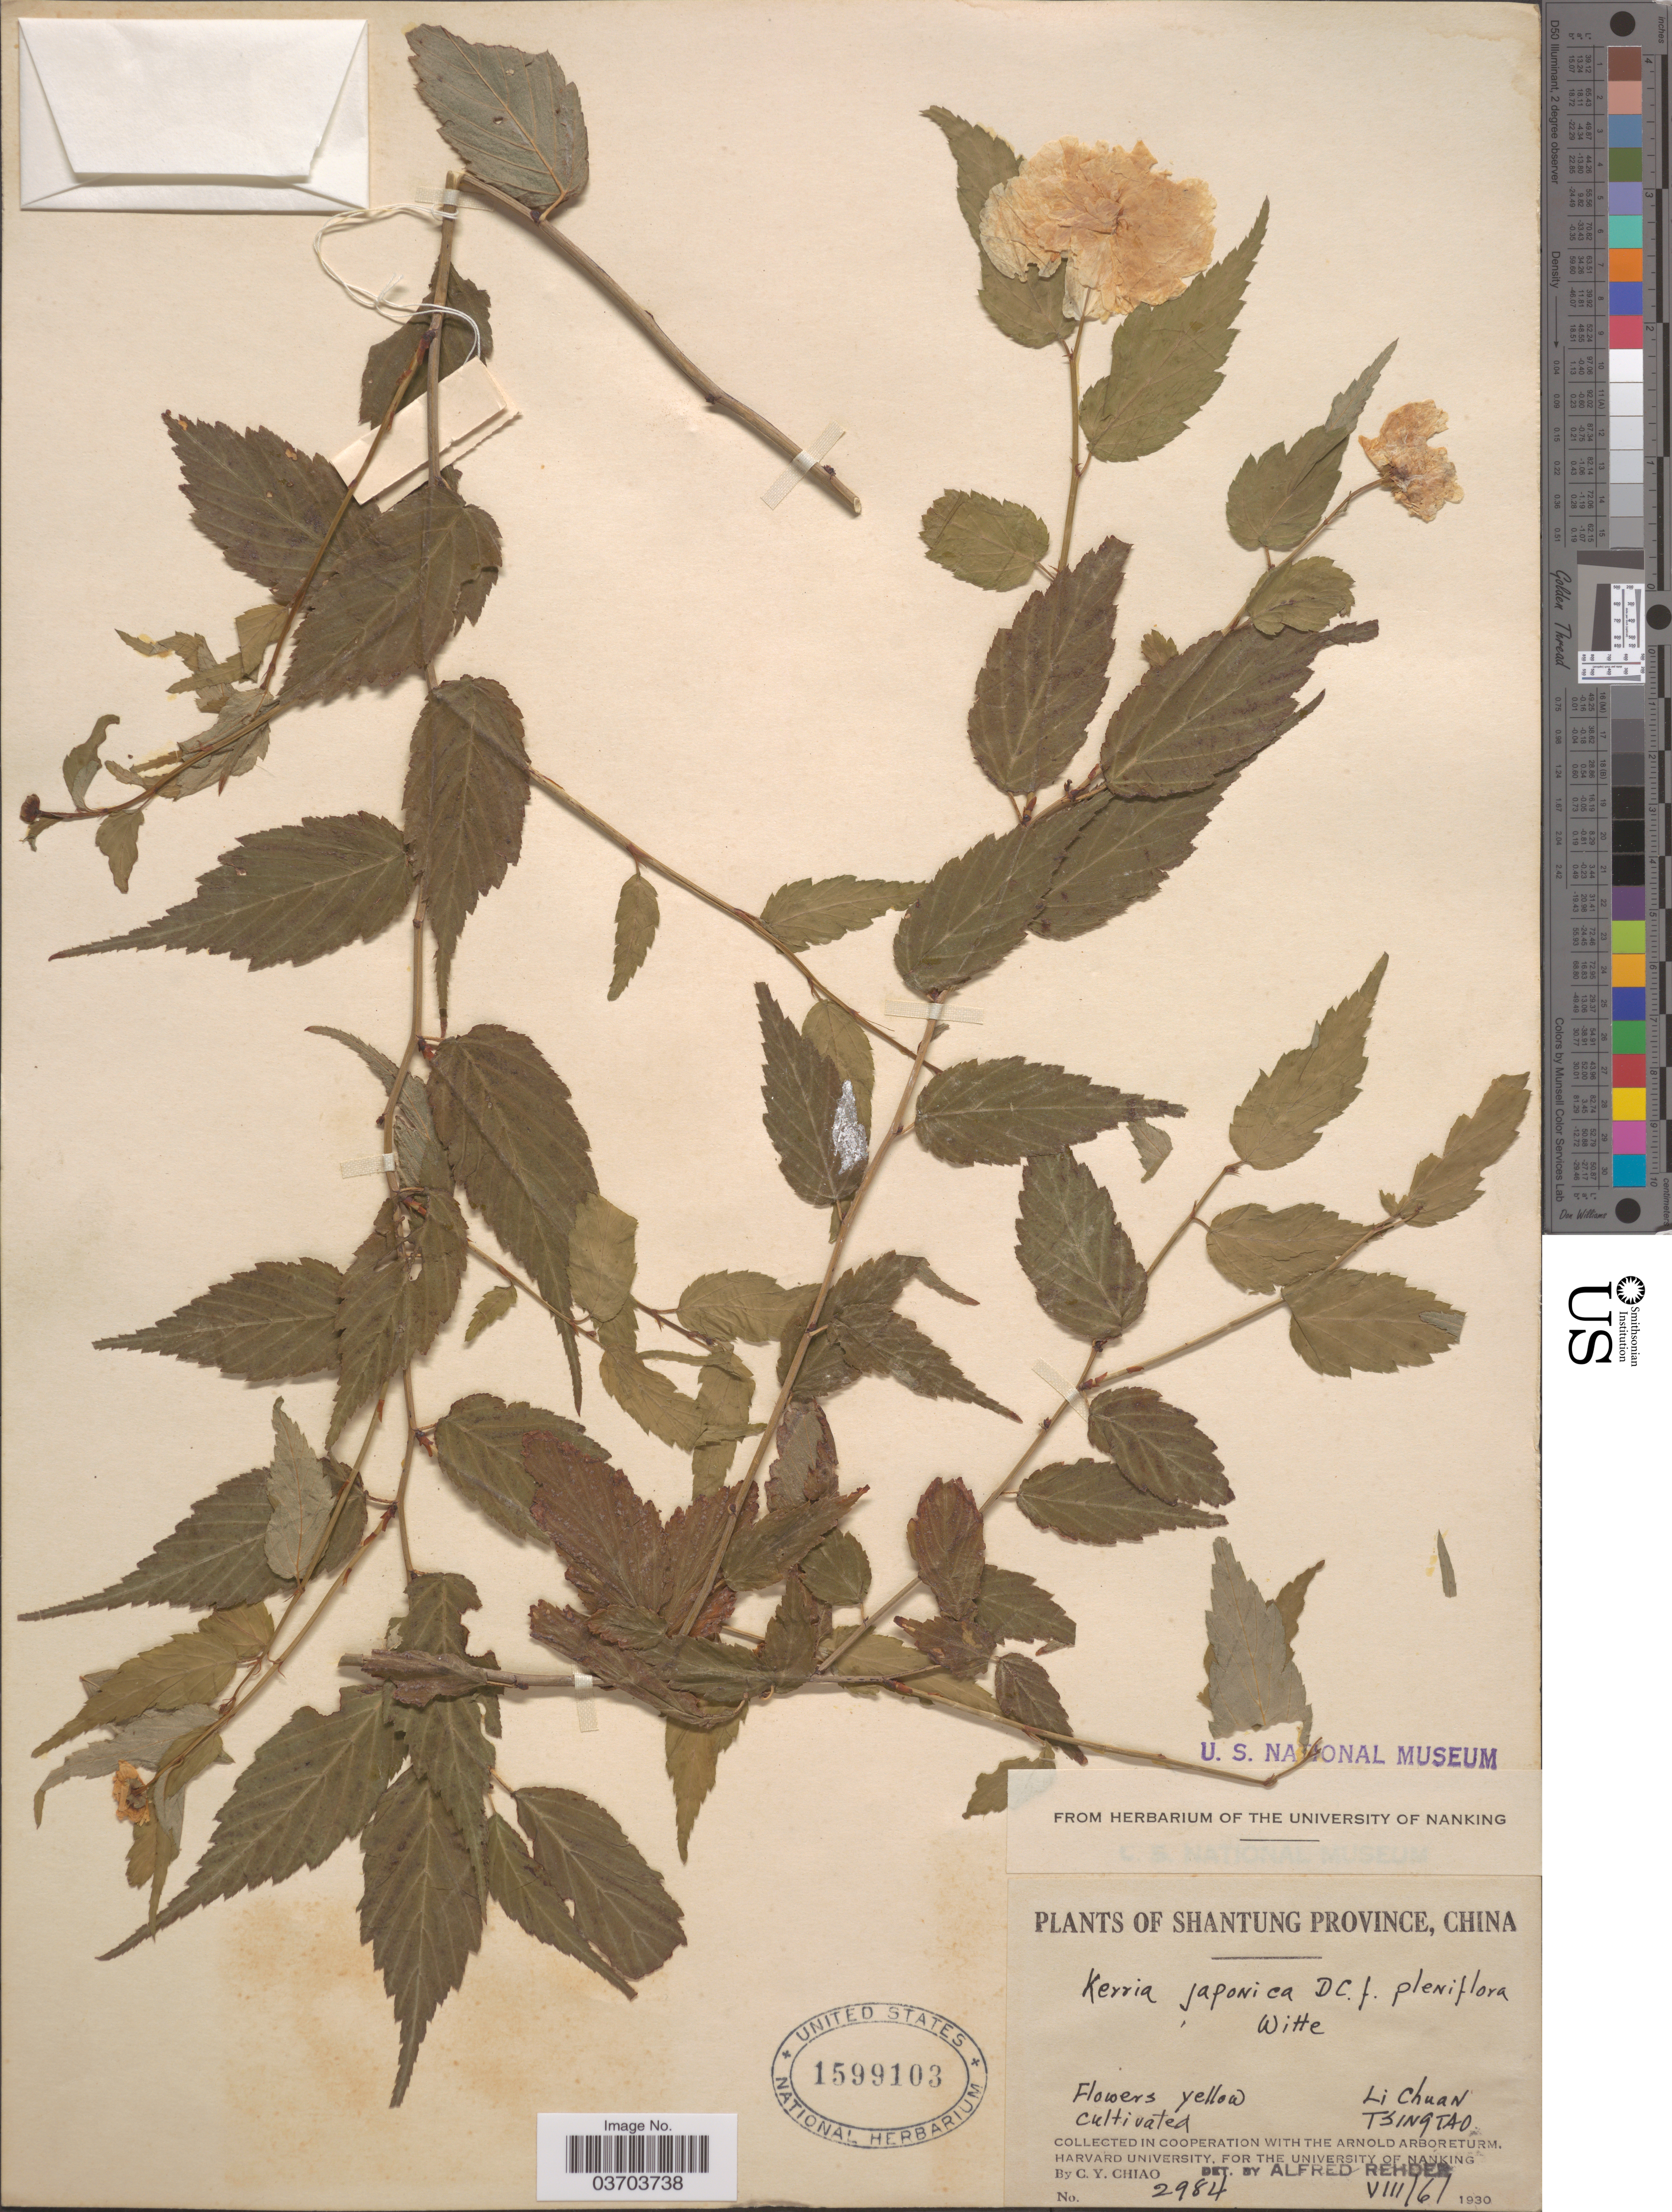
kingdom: Plantae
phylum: Tracheophyta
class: Magnoliopsida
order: Rosales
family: Rosaceae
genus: Kerria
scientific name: Kerria japonica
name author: (L.) DC.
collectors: C. Y. Chiao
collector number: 2984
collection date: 1930-08-06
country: China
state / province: Shandong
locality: Shantung Province. Li Chuan, Tsingtao.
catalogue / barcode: US 1599103